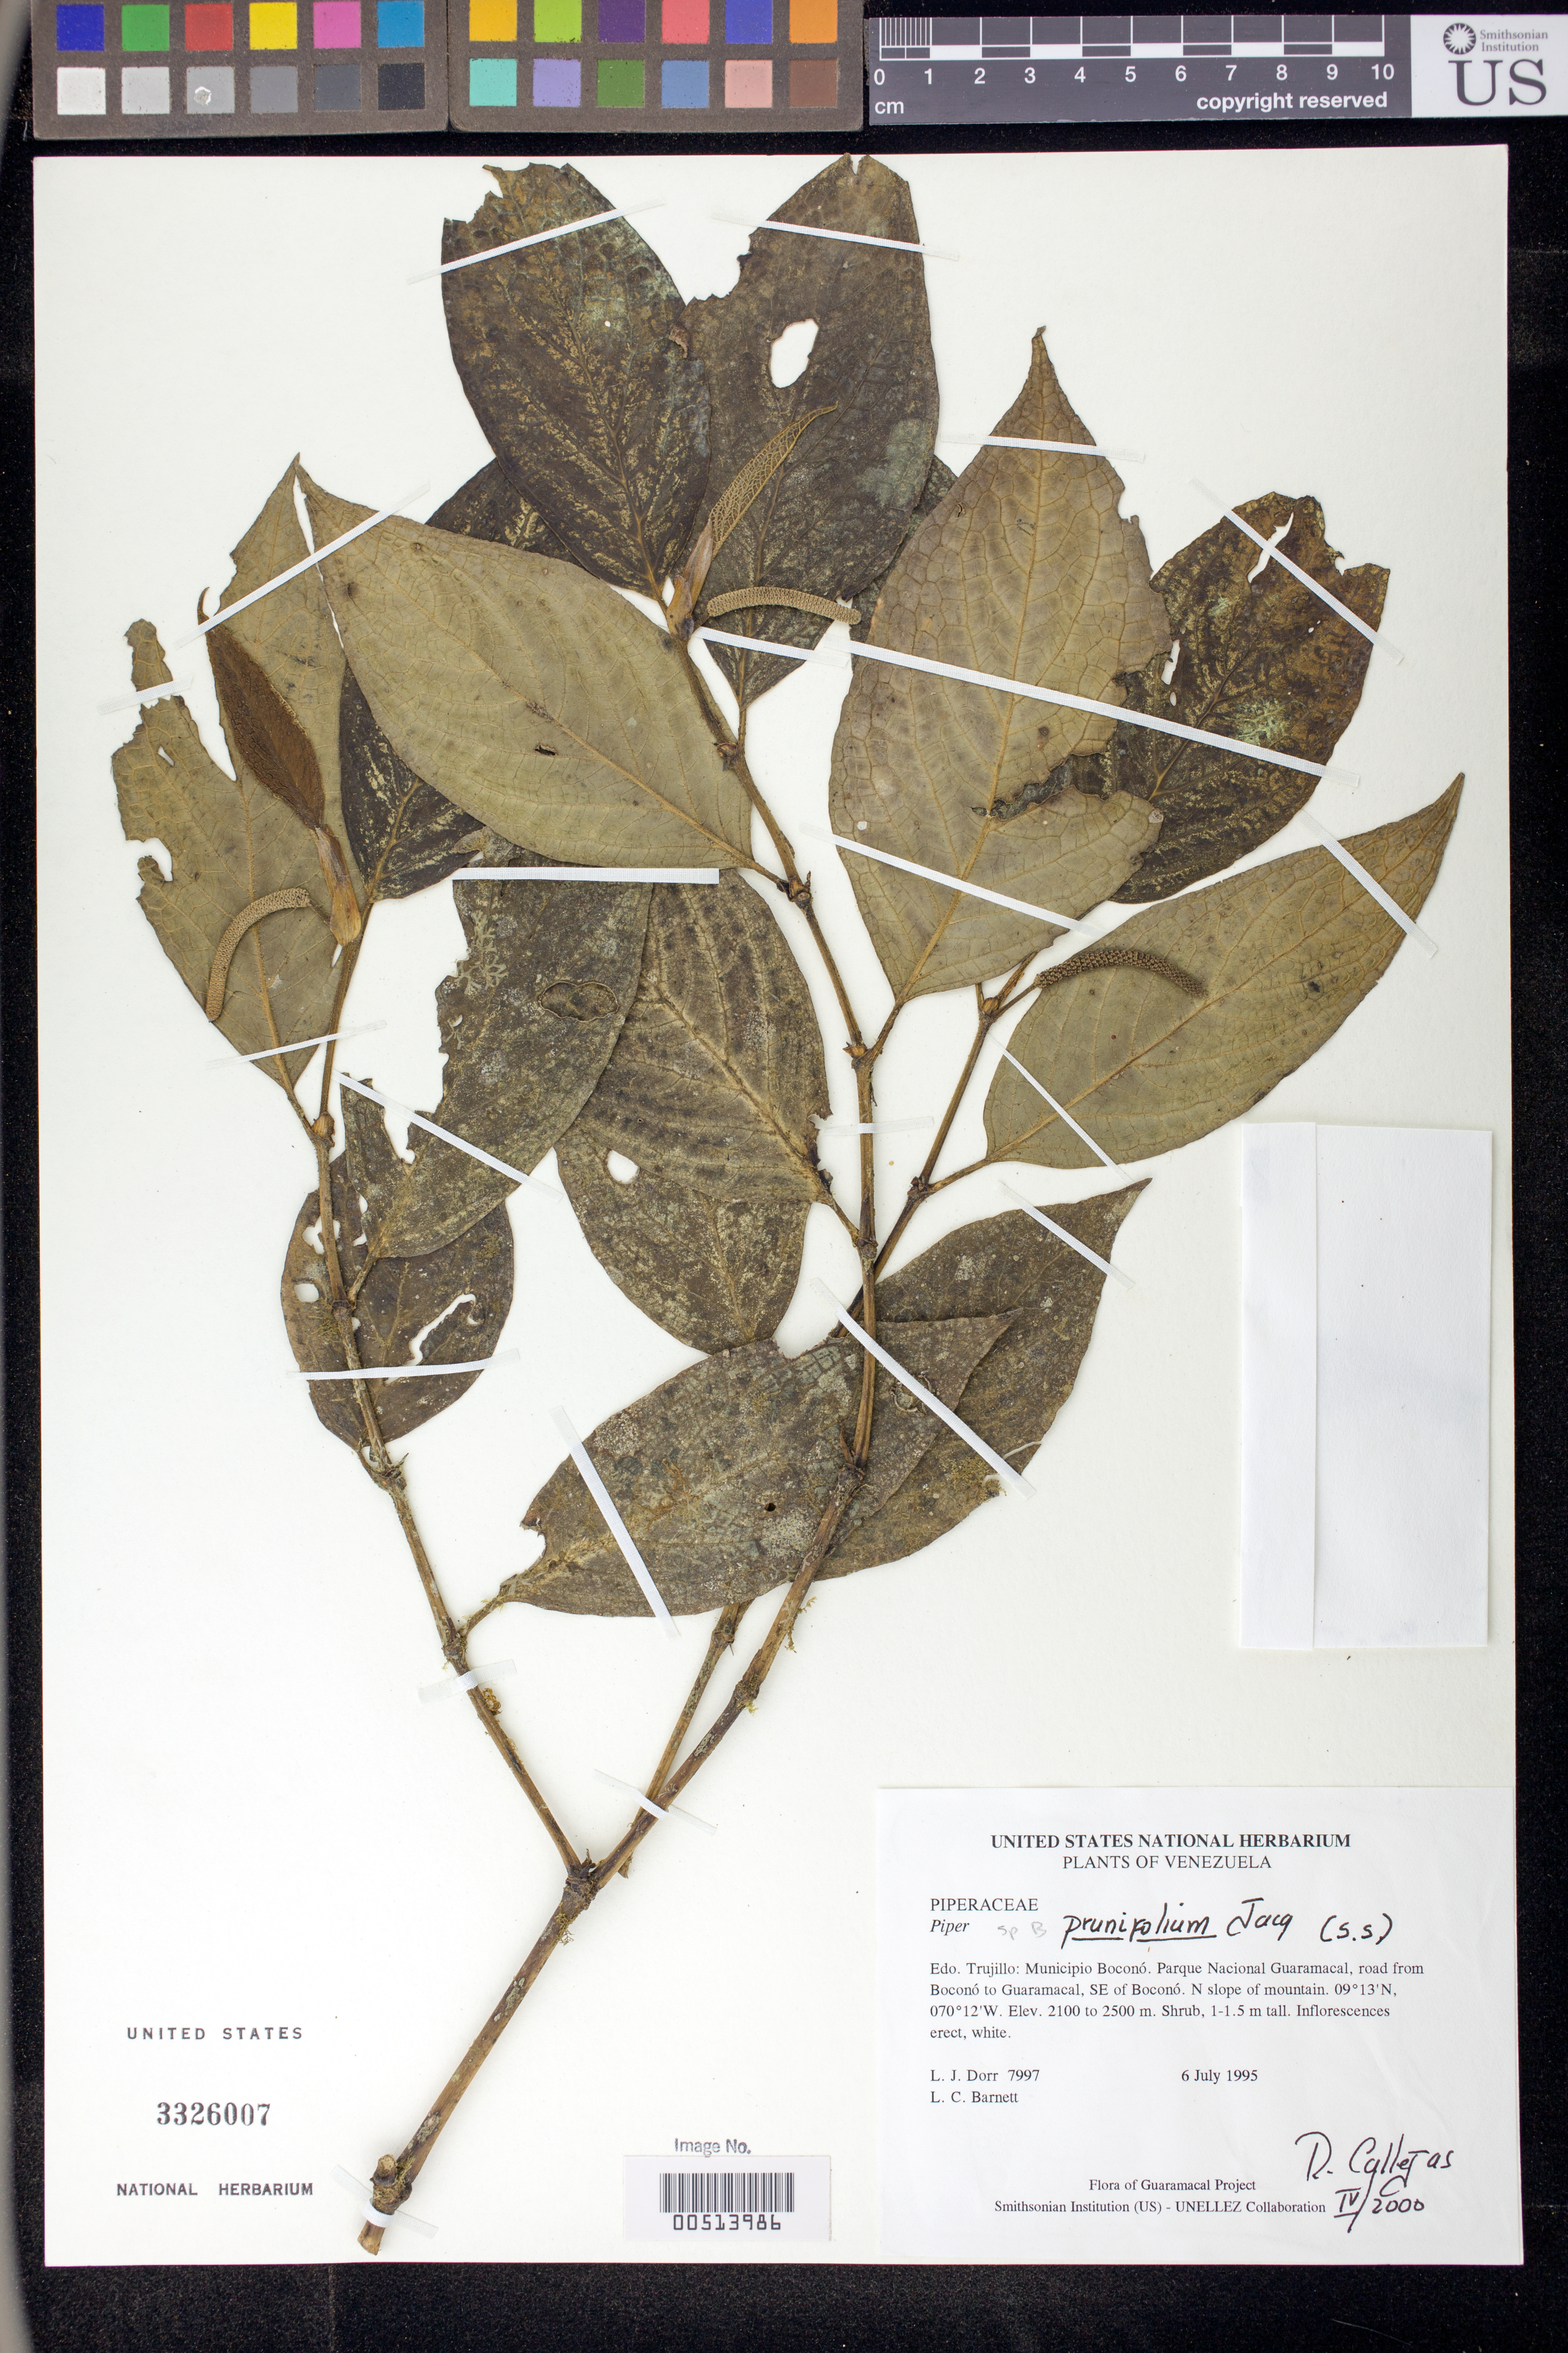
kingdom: Plantae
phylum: Tracheophyta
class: Magnoliopsida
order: Piperales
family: Piperaceae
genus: Piper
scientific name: Piper prunifolium var. prunifolium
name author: Jacq.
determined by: Dorr, L. J., (BOT), Smithsonian Institution - National Museum of Natural History (UNITED STATES)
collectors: L. J. Dorr & L. C. Barnett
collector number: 7997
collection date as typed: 06 Jul 1995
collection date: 1995-07-06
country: Venezuela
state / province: Trujillo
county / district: Boconó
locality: Parque Nacional Guaramacal, road from Boconó to Guaramacal, SE of Boconó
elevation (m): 2100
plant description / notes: F, HUA, PORT, US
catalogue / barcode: US 3326007